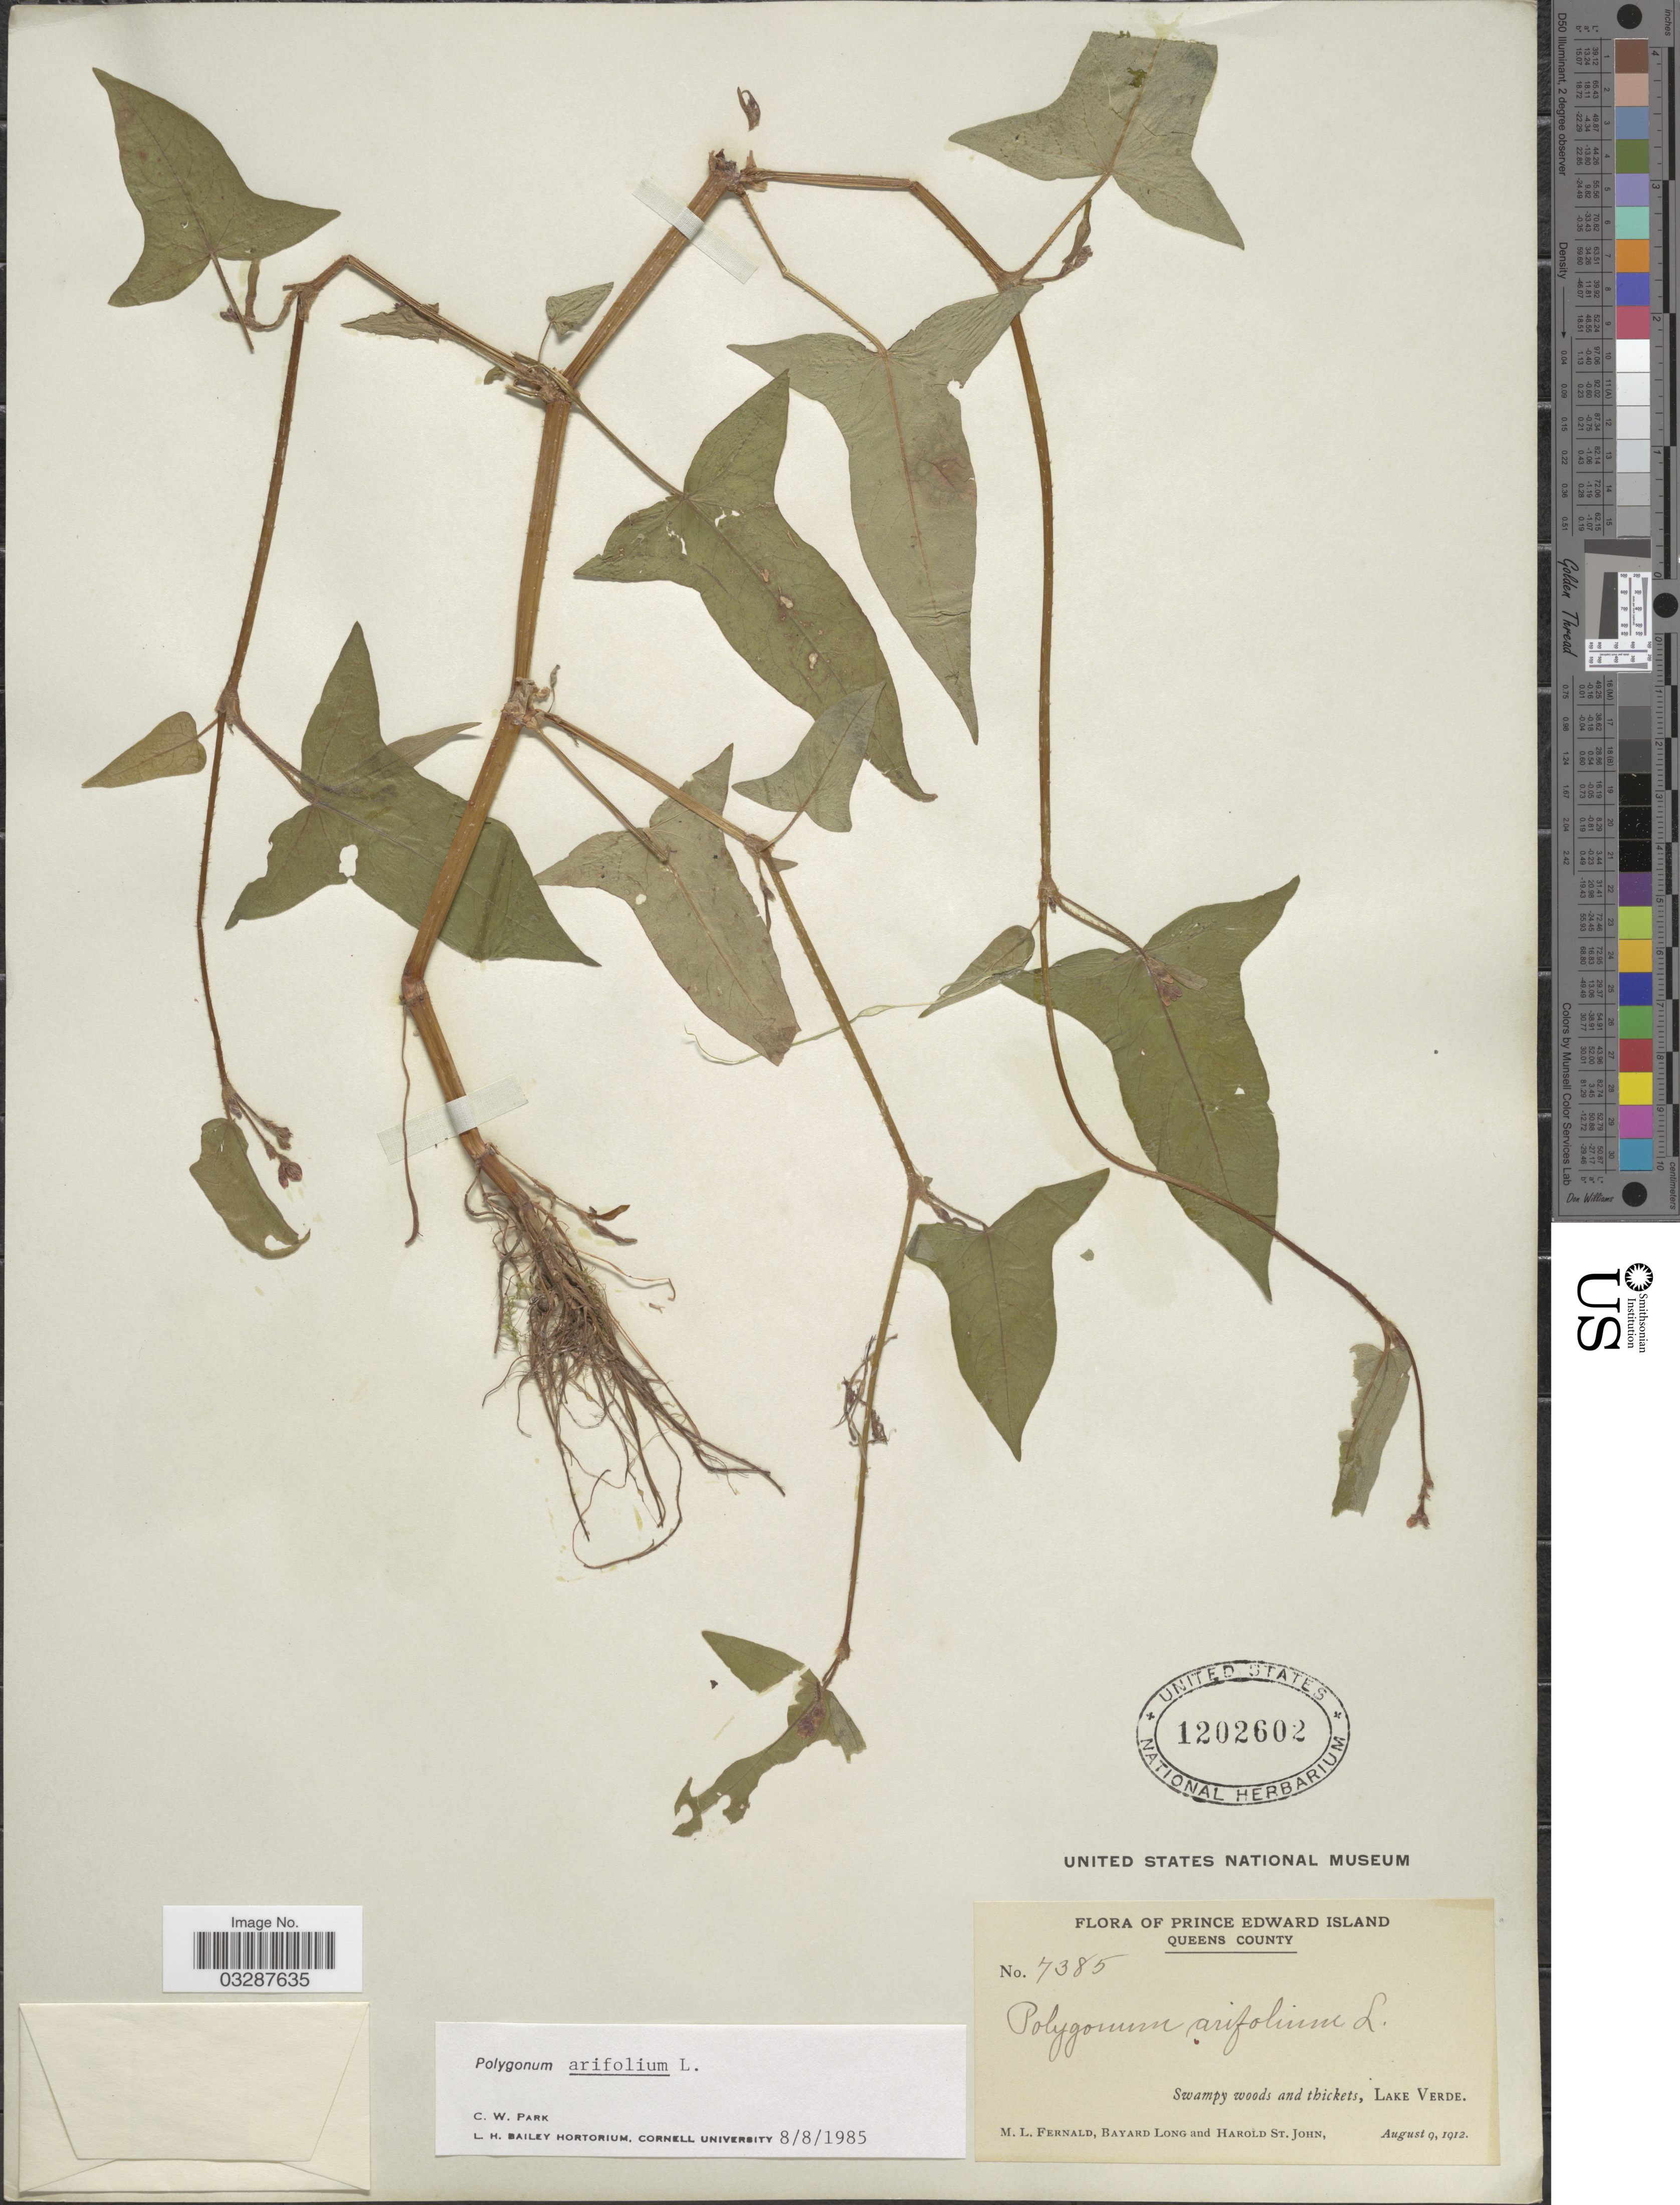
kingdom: Plantae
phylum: Tracheophyta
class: Magnoliopsida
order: Caryophyllales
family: Polygonaceae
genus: Persicaria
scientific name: Persicaria arifolia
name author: (L.) Haraldson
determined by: Atha, D. E.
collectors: M. L. Fernald, B. Long & H. St. John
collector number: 7385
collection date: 1912-08-09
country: Canada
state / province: Prince Edward Island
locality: Queens County. Lake Verde.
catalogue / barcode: US 1202602